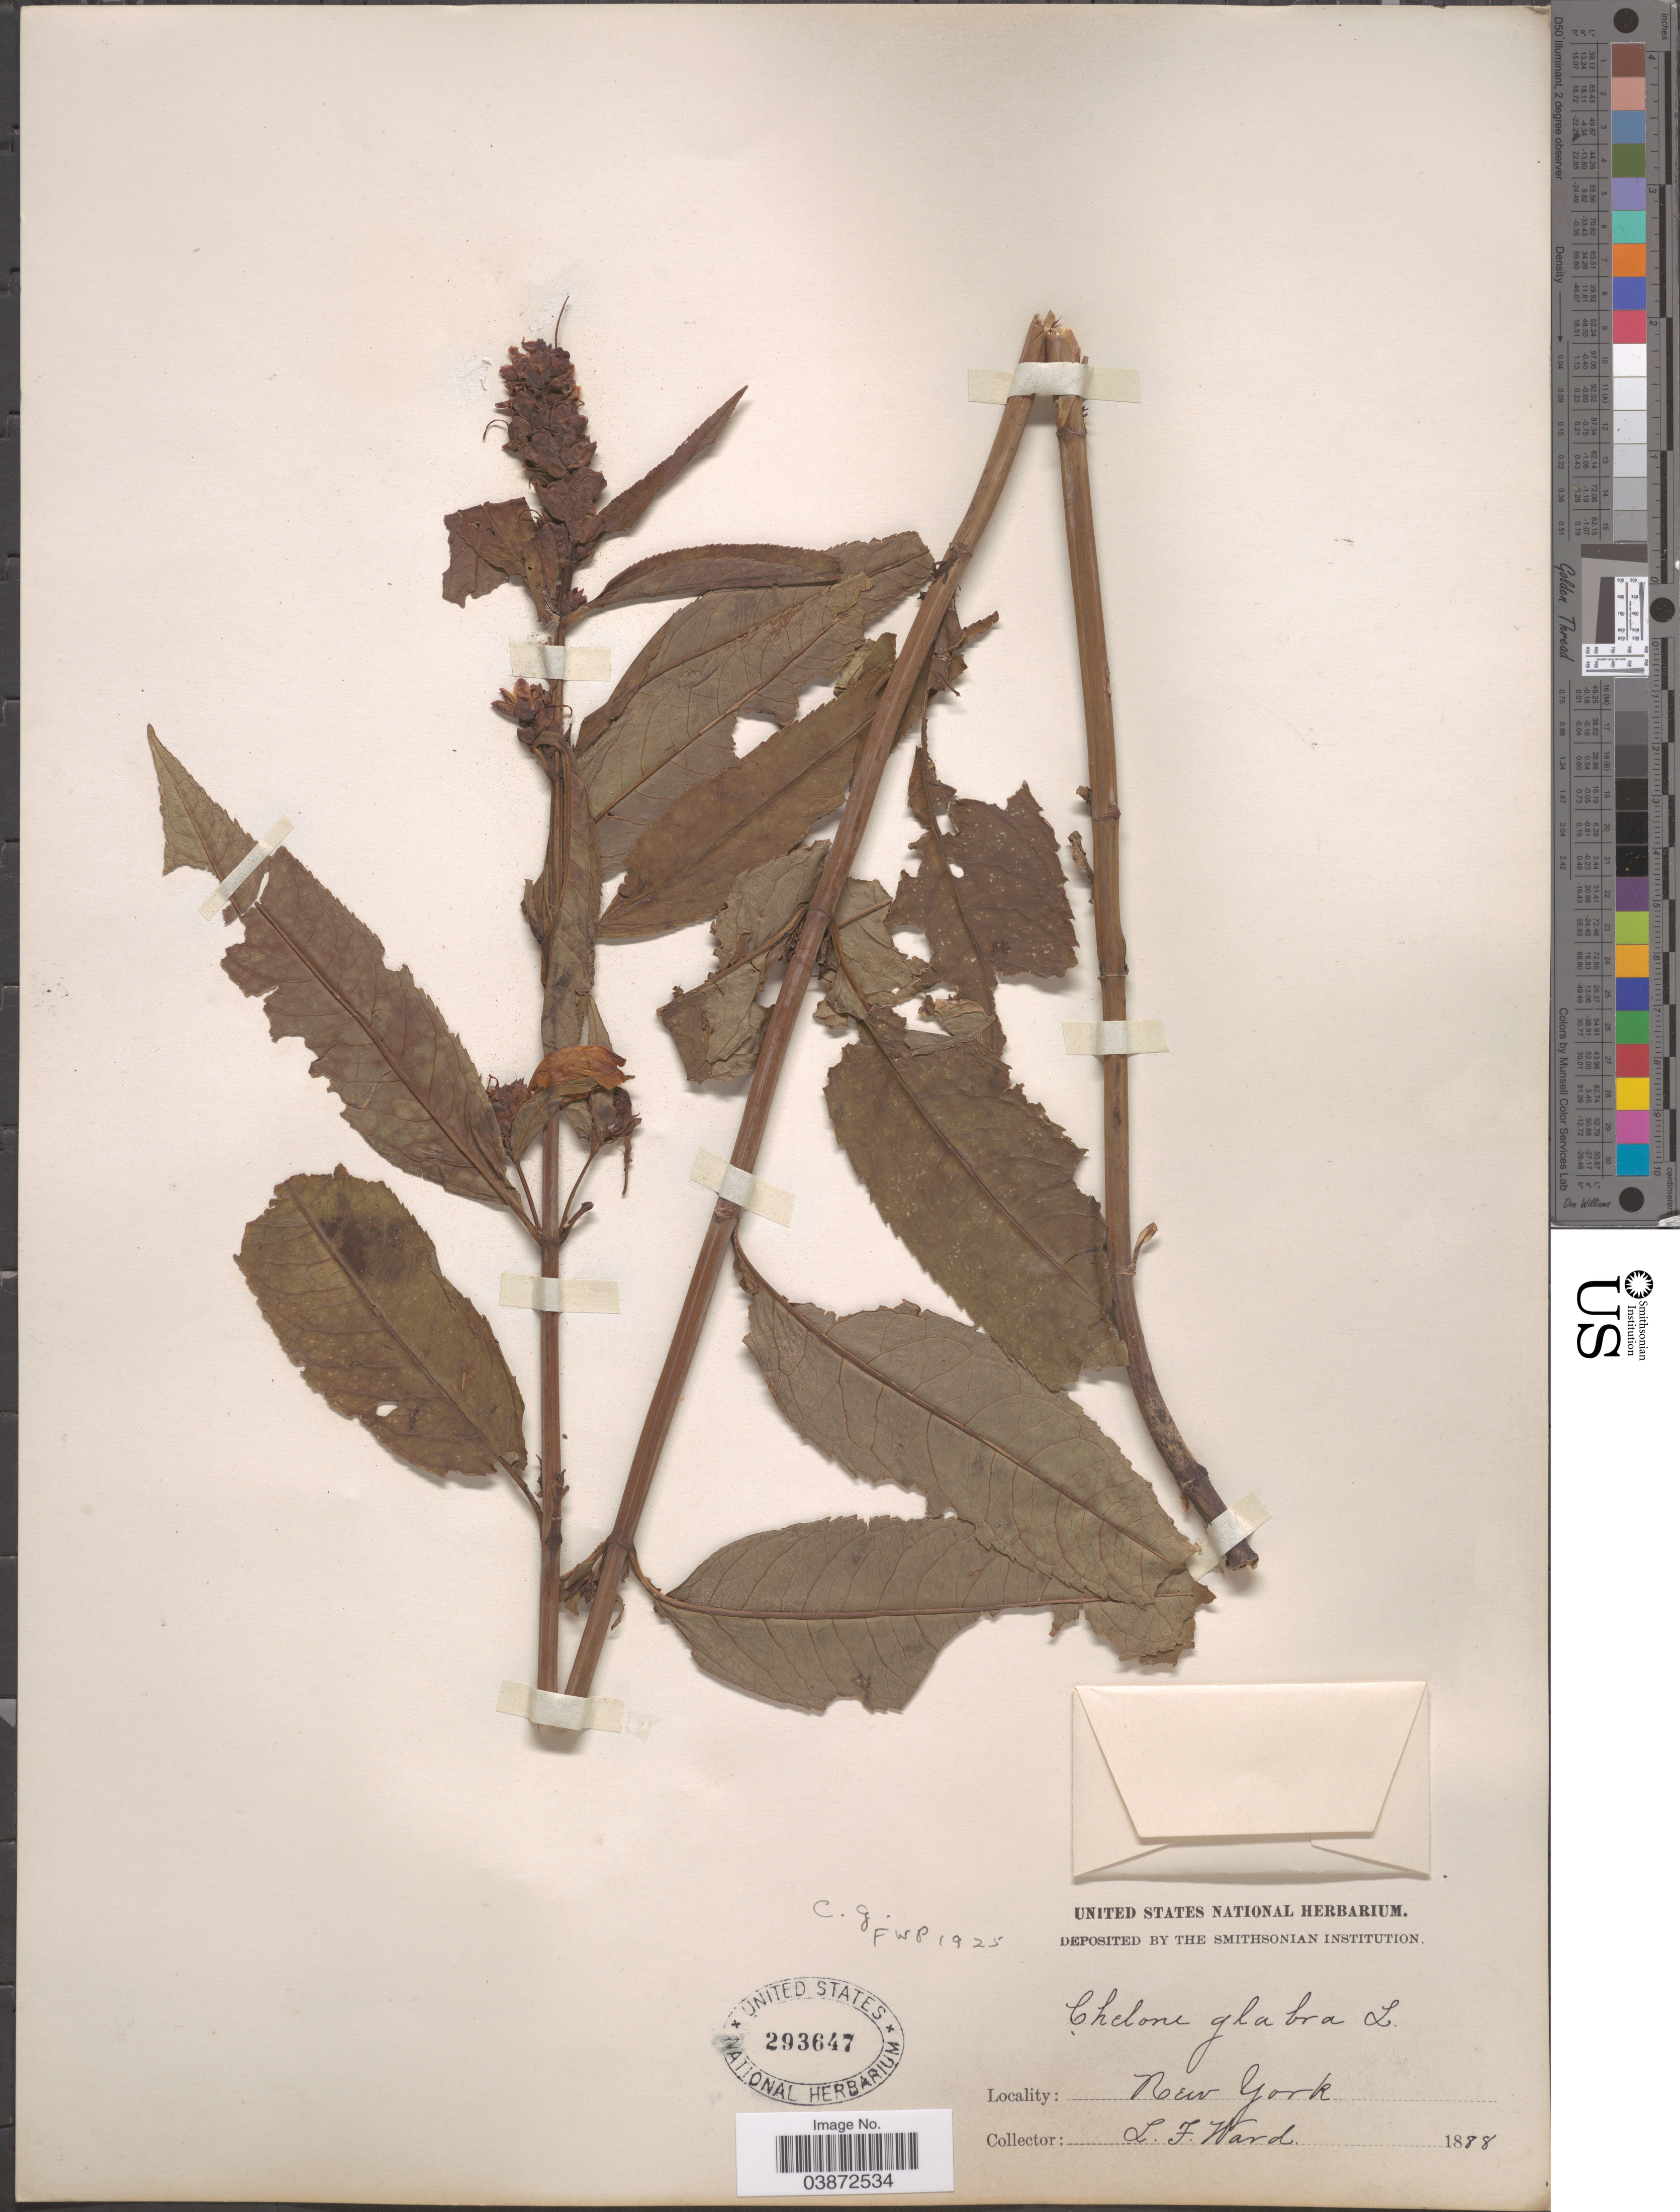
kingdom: Plantae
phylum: Tracheophyta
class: Magnoliopsida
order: Lamiales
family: Plantaginaceae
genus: Chelone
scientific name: Chelone glabra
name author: L.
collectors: L. Ward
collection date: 1888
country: United States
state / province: New York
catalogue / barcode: US 293647